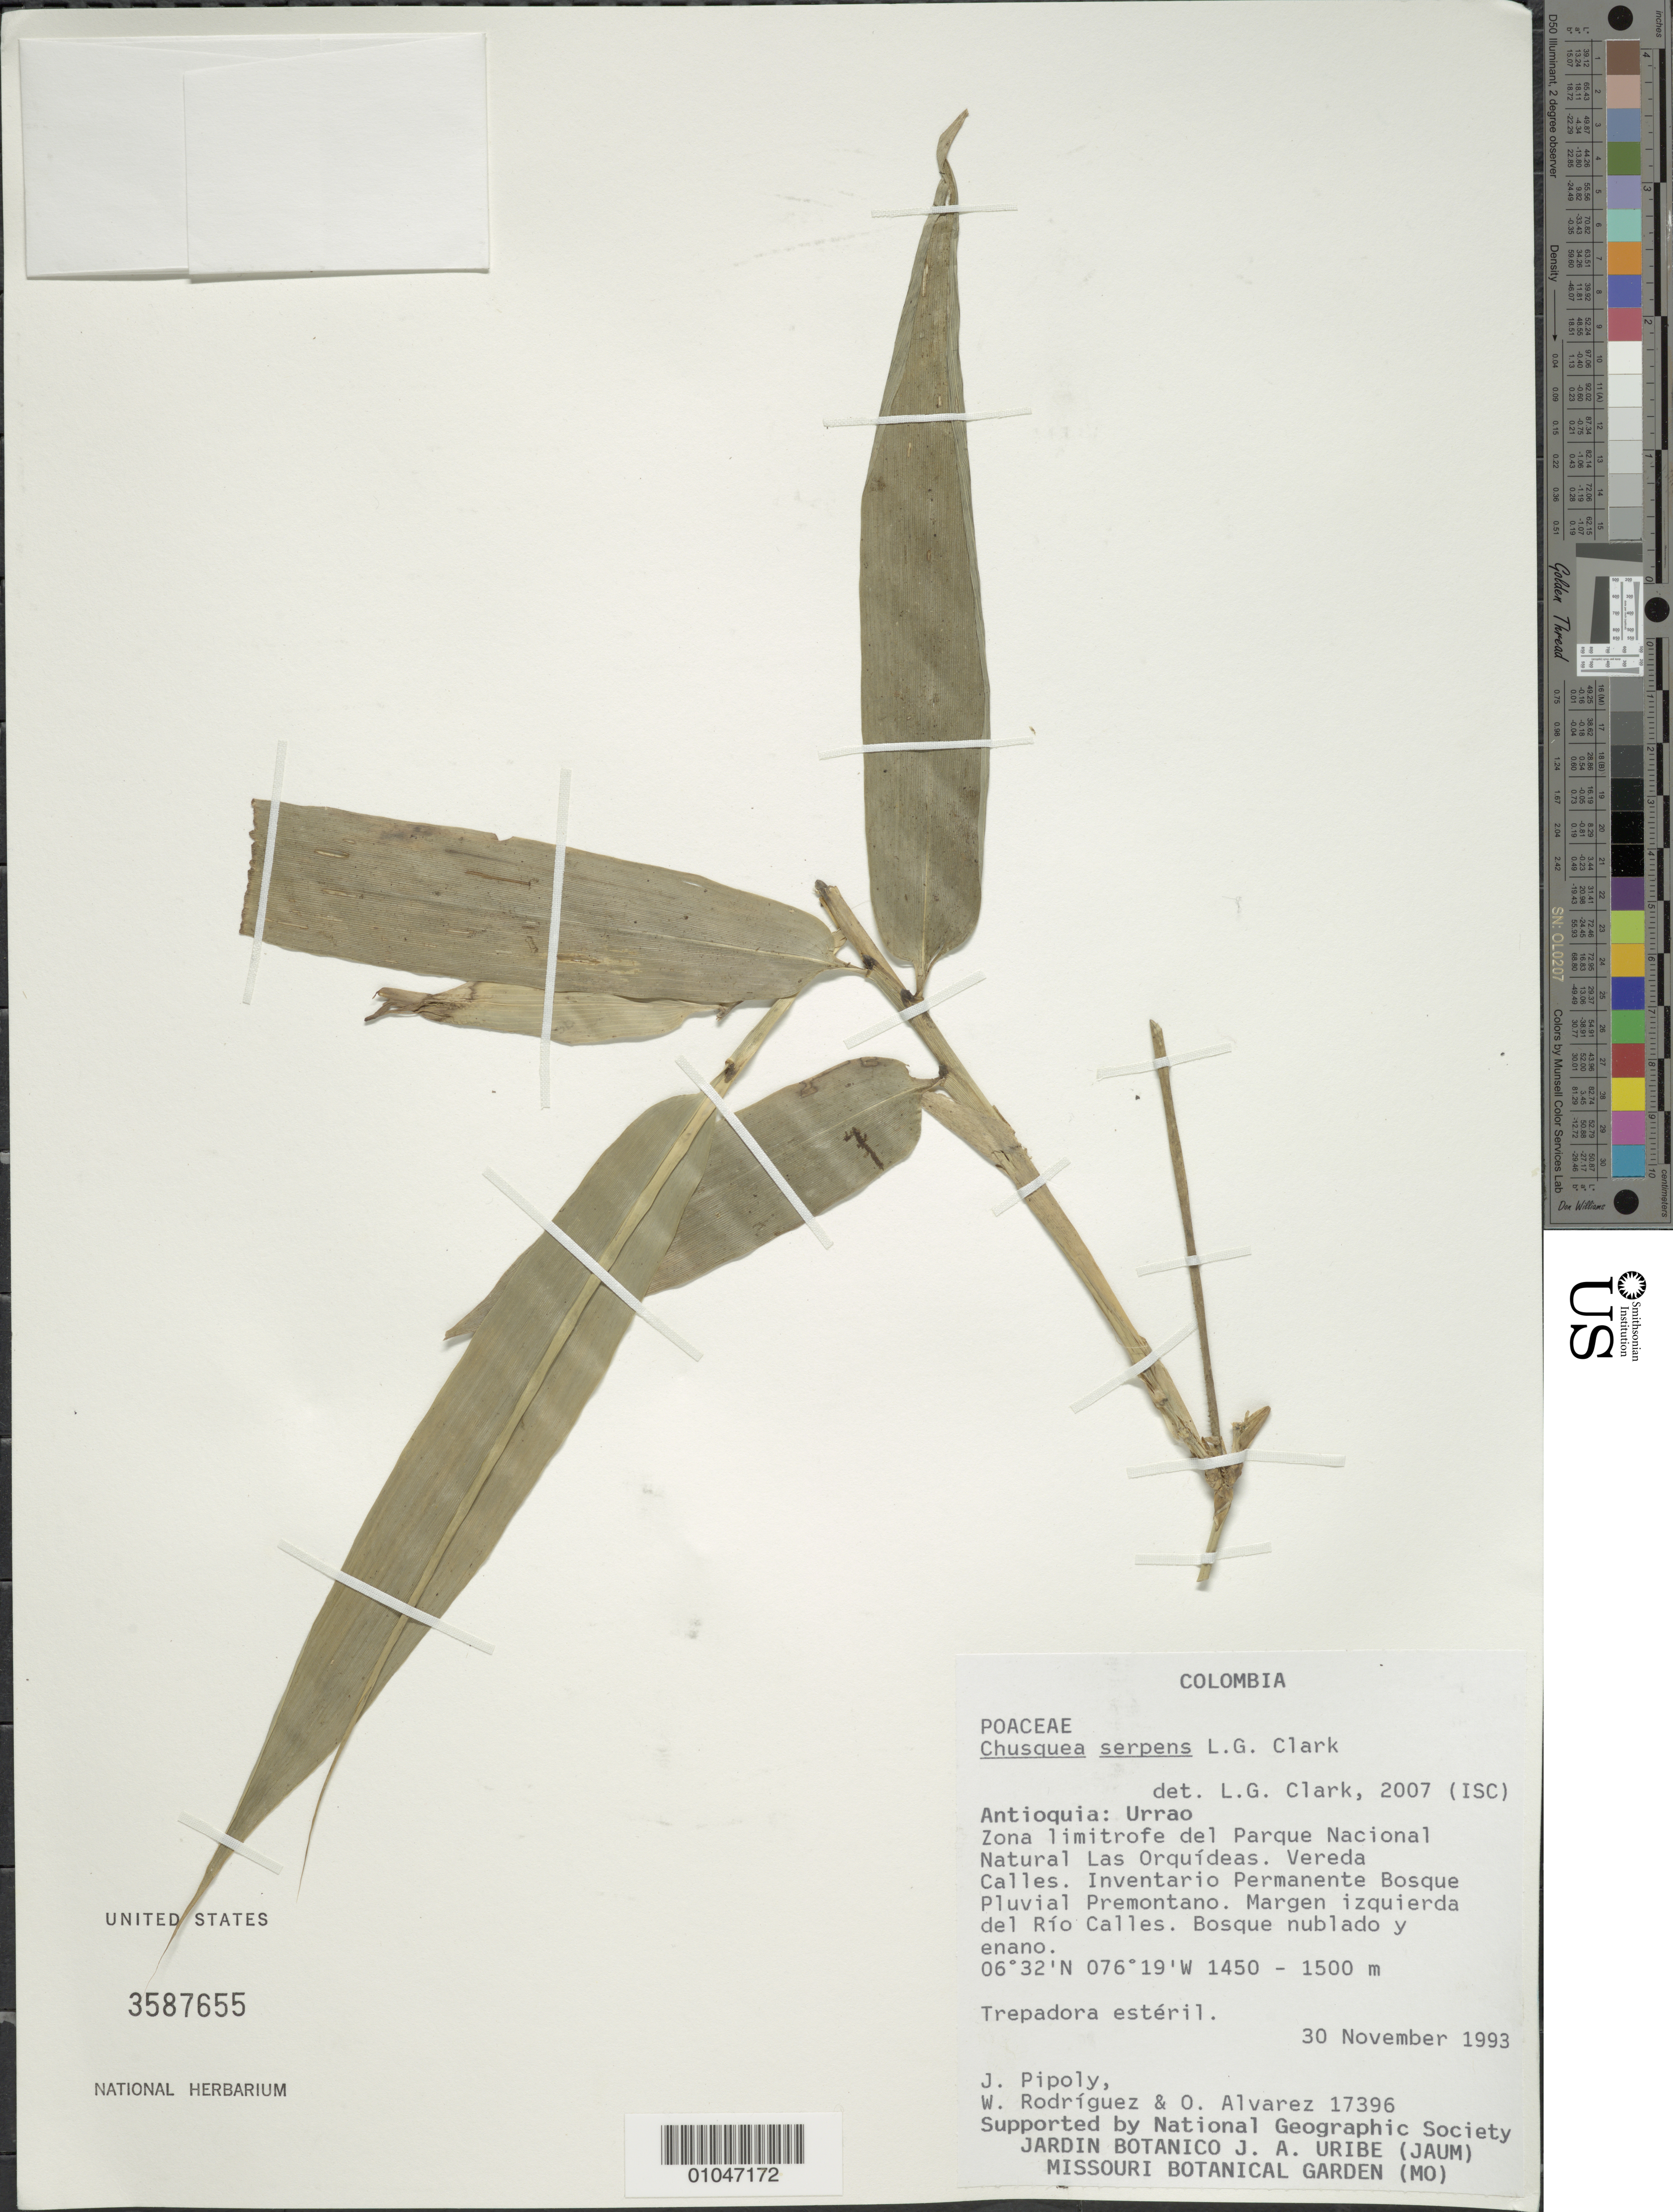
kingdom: Plantae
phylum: Tracheophyta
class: Liliopsida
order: Poales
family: Poaceae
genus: Chusquea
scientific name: Chusquea serpens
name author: L.G. Clark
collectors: J. J. Pipoly, W. Rodriguez & O. Alvarez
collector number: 17396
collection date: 1993-11-30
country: Colombia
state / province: Antioquia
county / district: Urrao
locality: Margen izquierda del Rio Calles, Permanente Bosque Pluvial Premontano, Vereda Calles, Zona limitrofe del Parque Nacional Natural Las Orquideas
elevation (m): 1450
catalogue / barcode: US 3587655